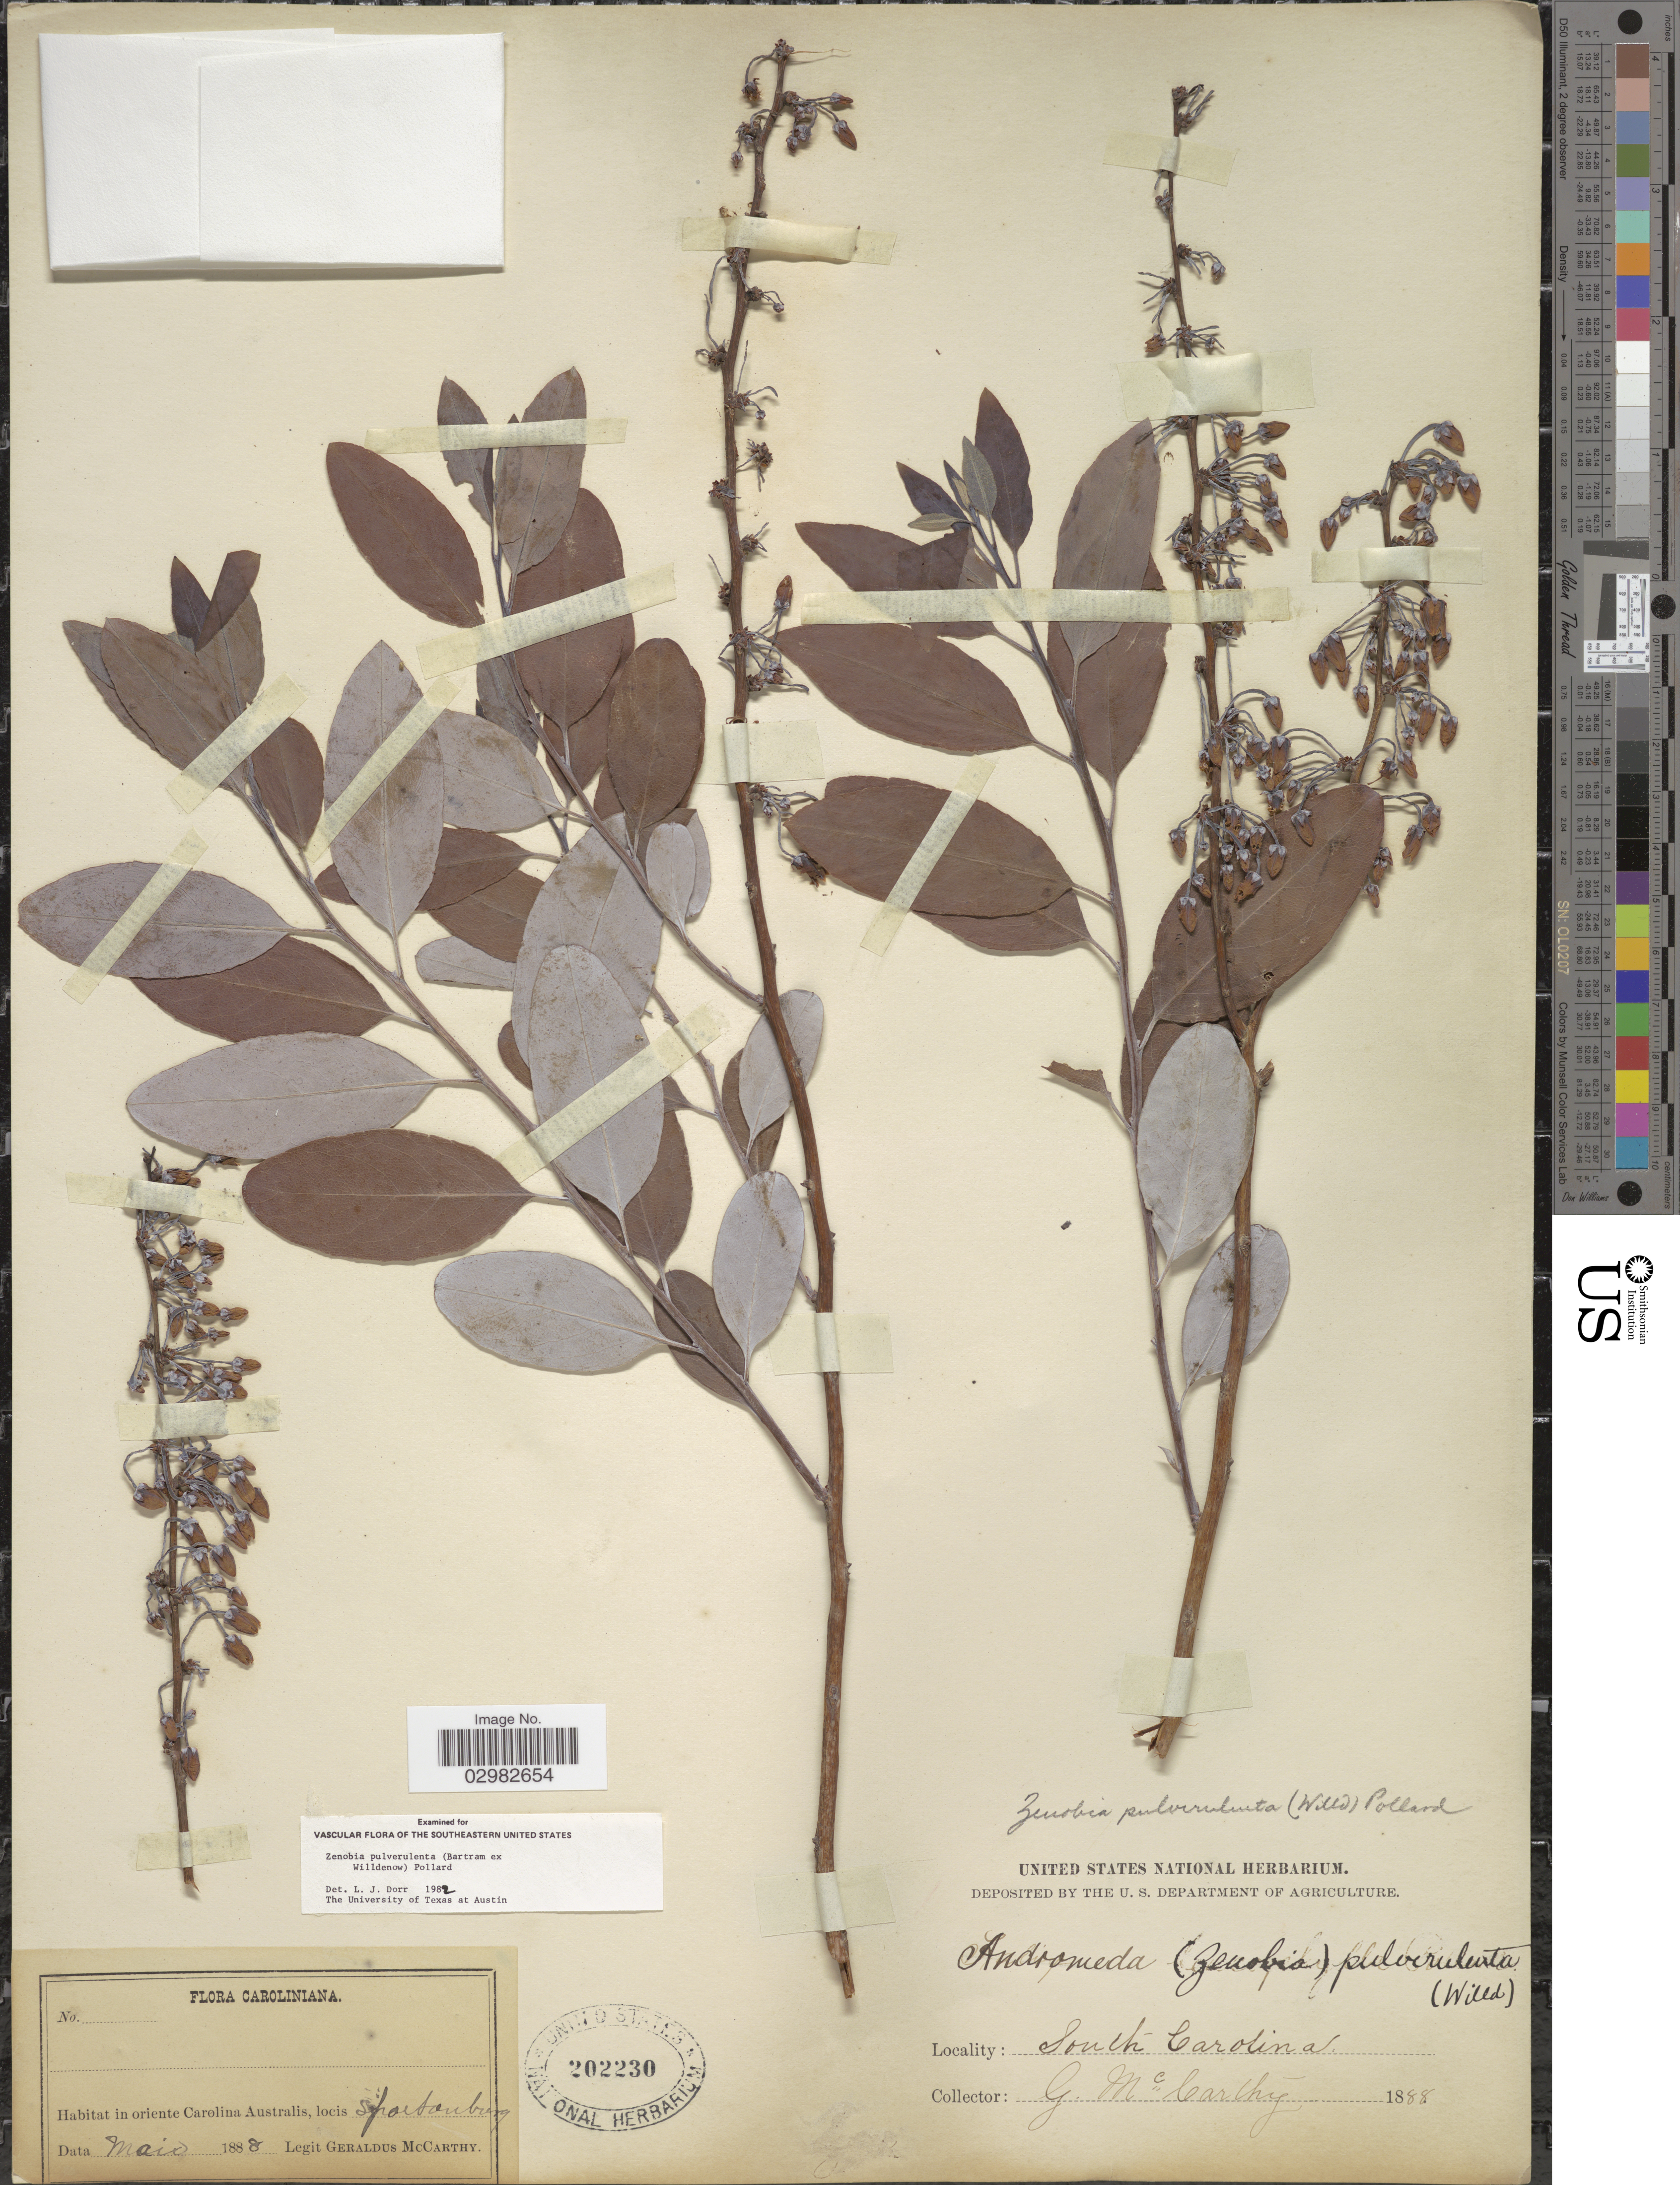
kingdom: Plantae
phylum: Tracheophyta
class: Magnoliopsida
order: Ericales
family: Ericaceae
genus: Zenobia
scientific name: Zenobia pulverulenta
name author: (W. Bartram ex Willd.) Pollard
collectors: G. McCarthy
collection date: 1888-05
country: United States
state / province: South Carolina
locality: Oriente Carolina Australis, locis Spartanburg.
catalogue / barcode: US 202230